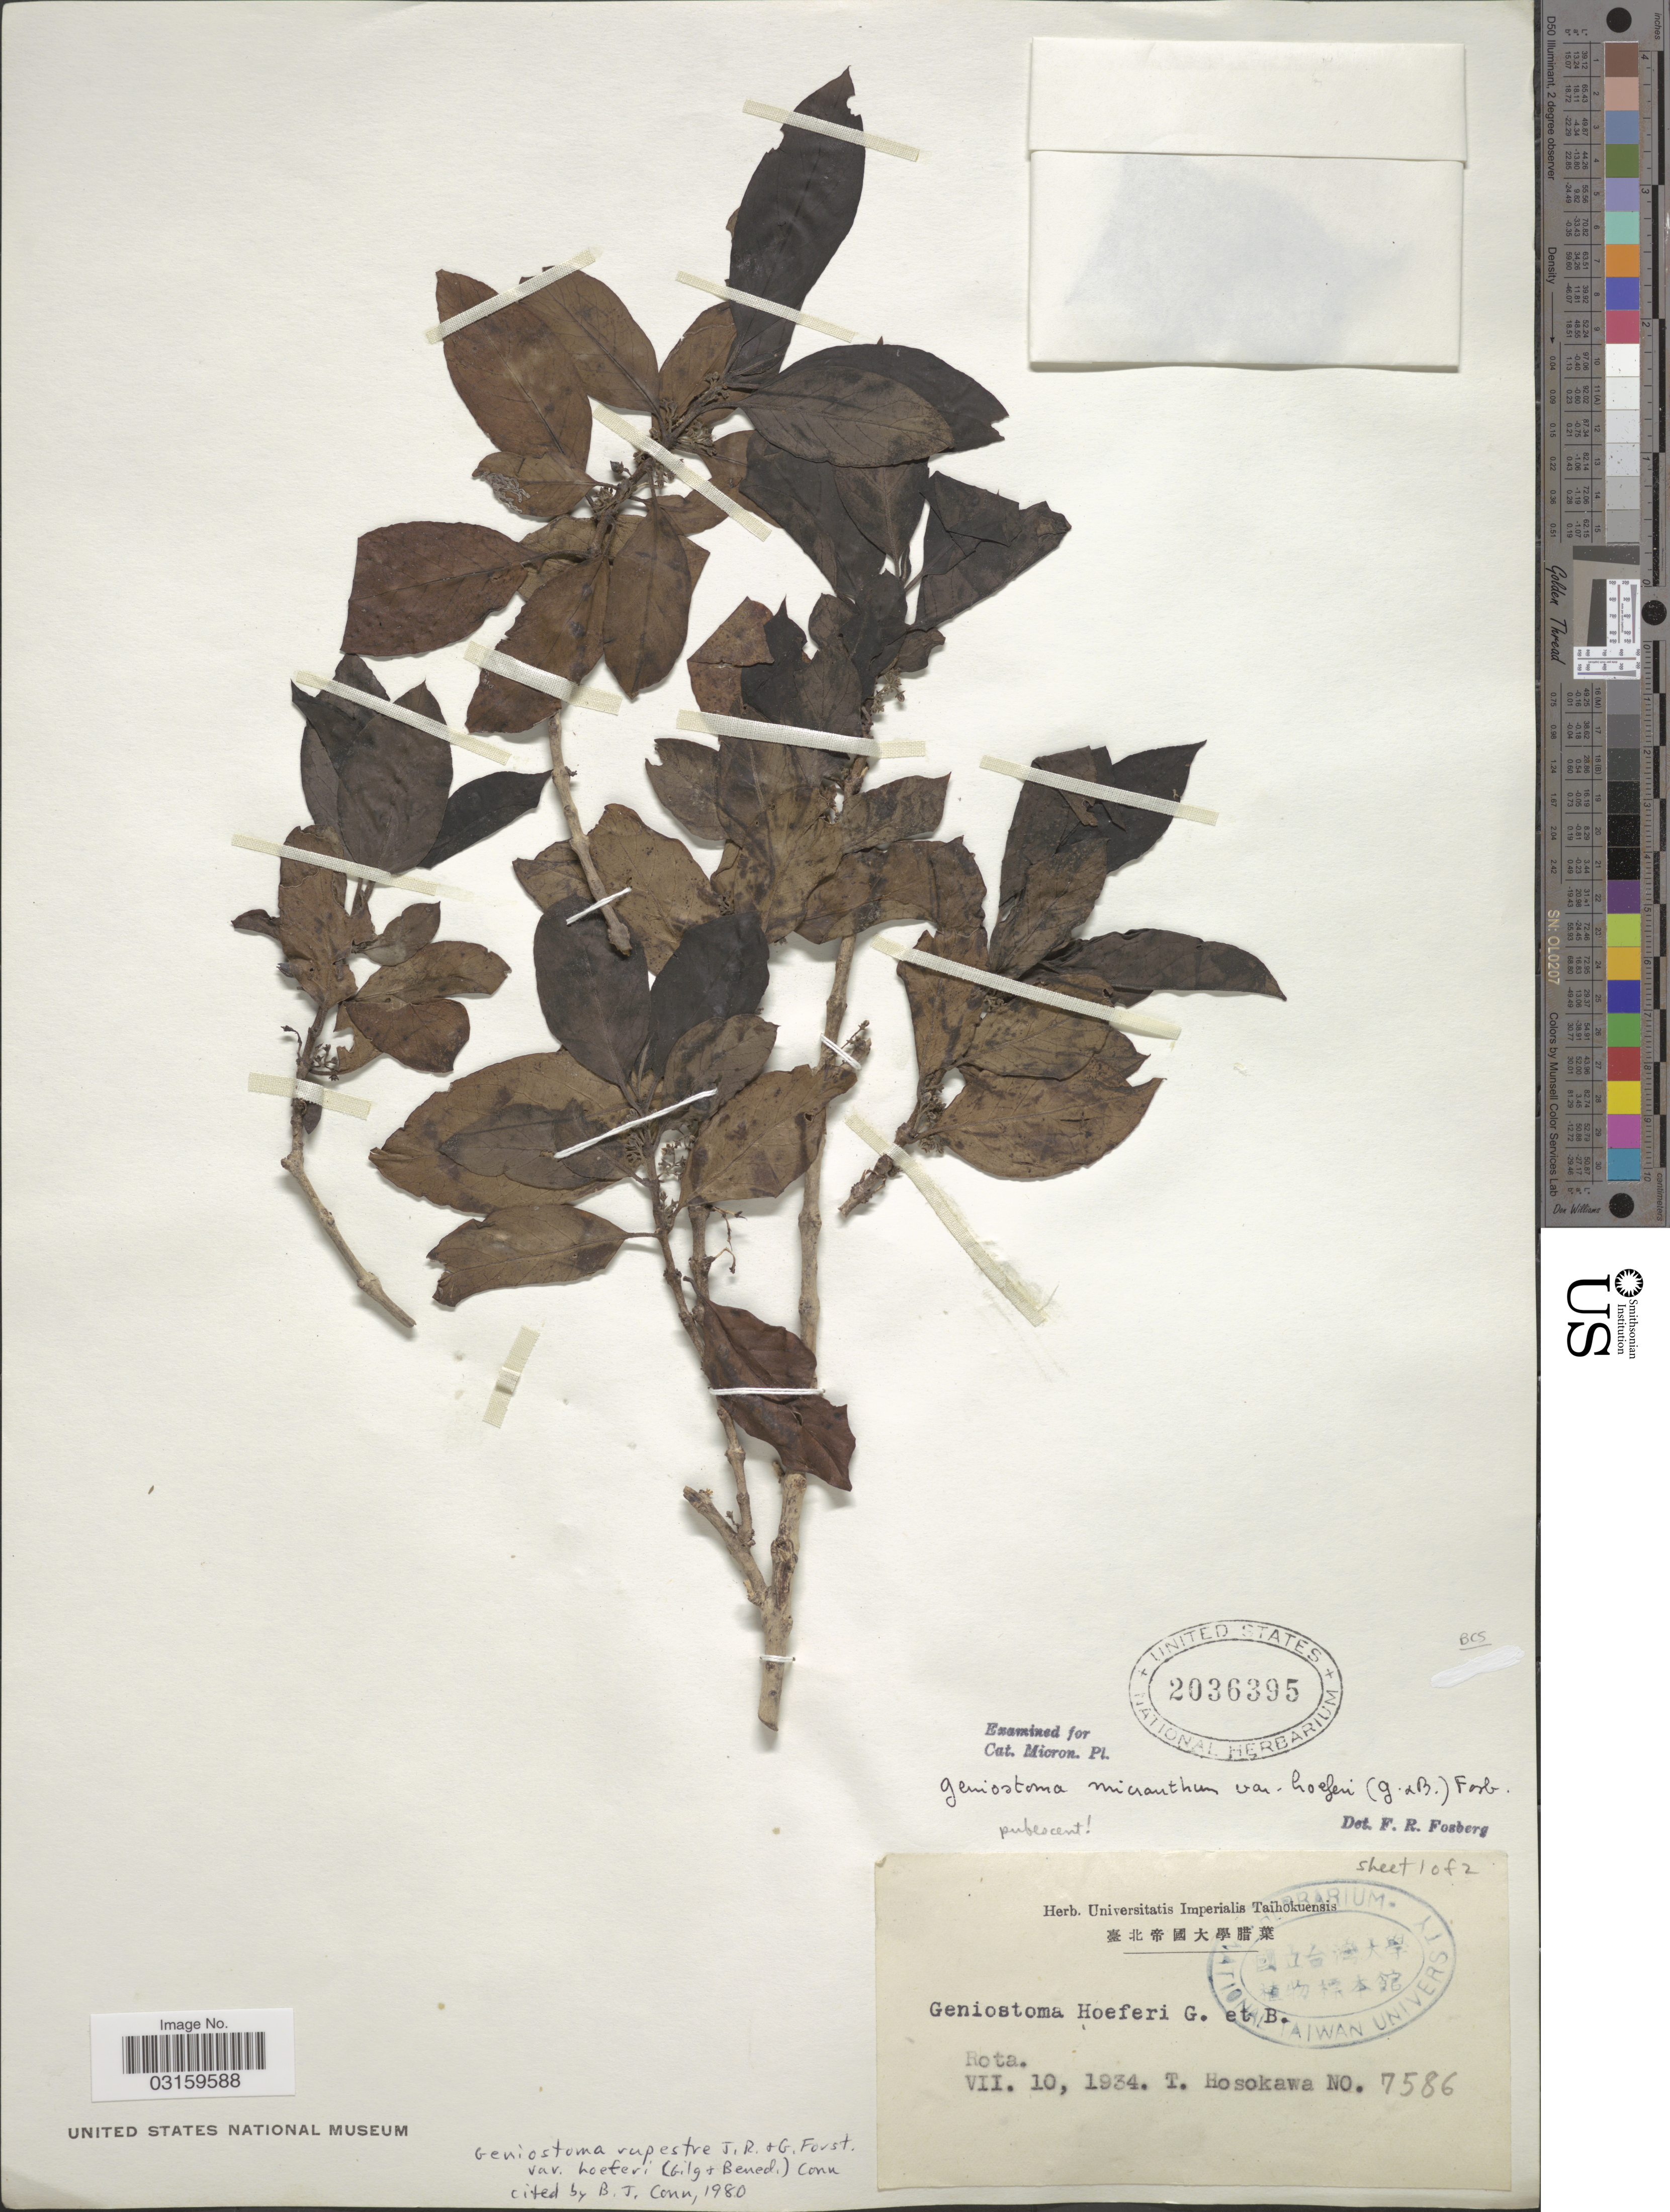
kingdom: Plantae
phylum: Tracheophyta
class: Magnoliopsida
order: Gentianales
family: Loganiaceae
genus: Geniostoma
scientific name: Geniostoma rupestre var. hoeferi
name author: (Gilg & Benedict) B.J. Conn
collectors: T. Hosokawa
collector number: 7586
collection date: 1934-07-10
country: Northern Mariana Islands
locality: Rota.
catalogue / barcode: US 2036395